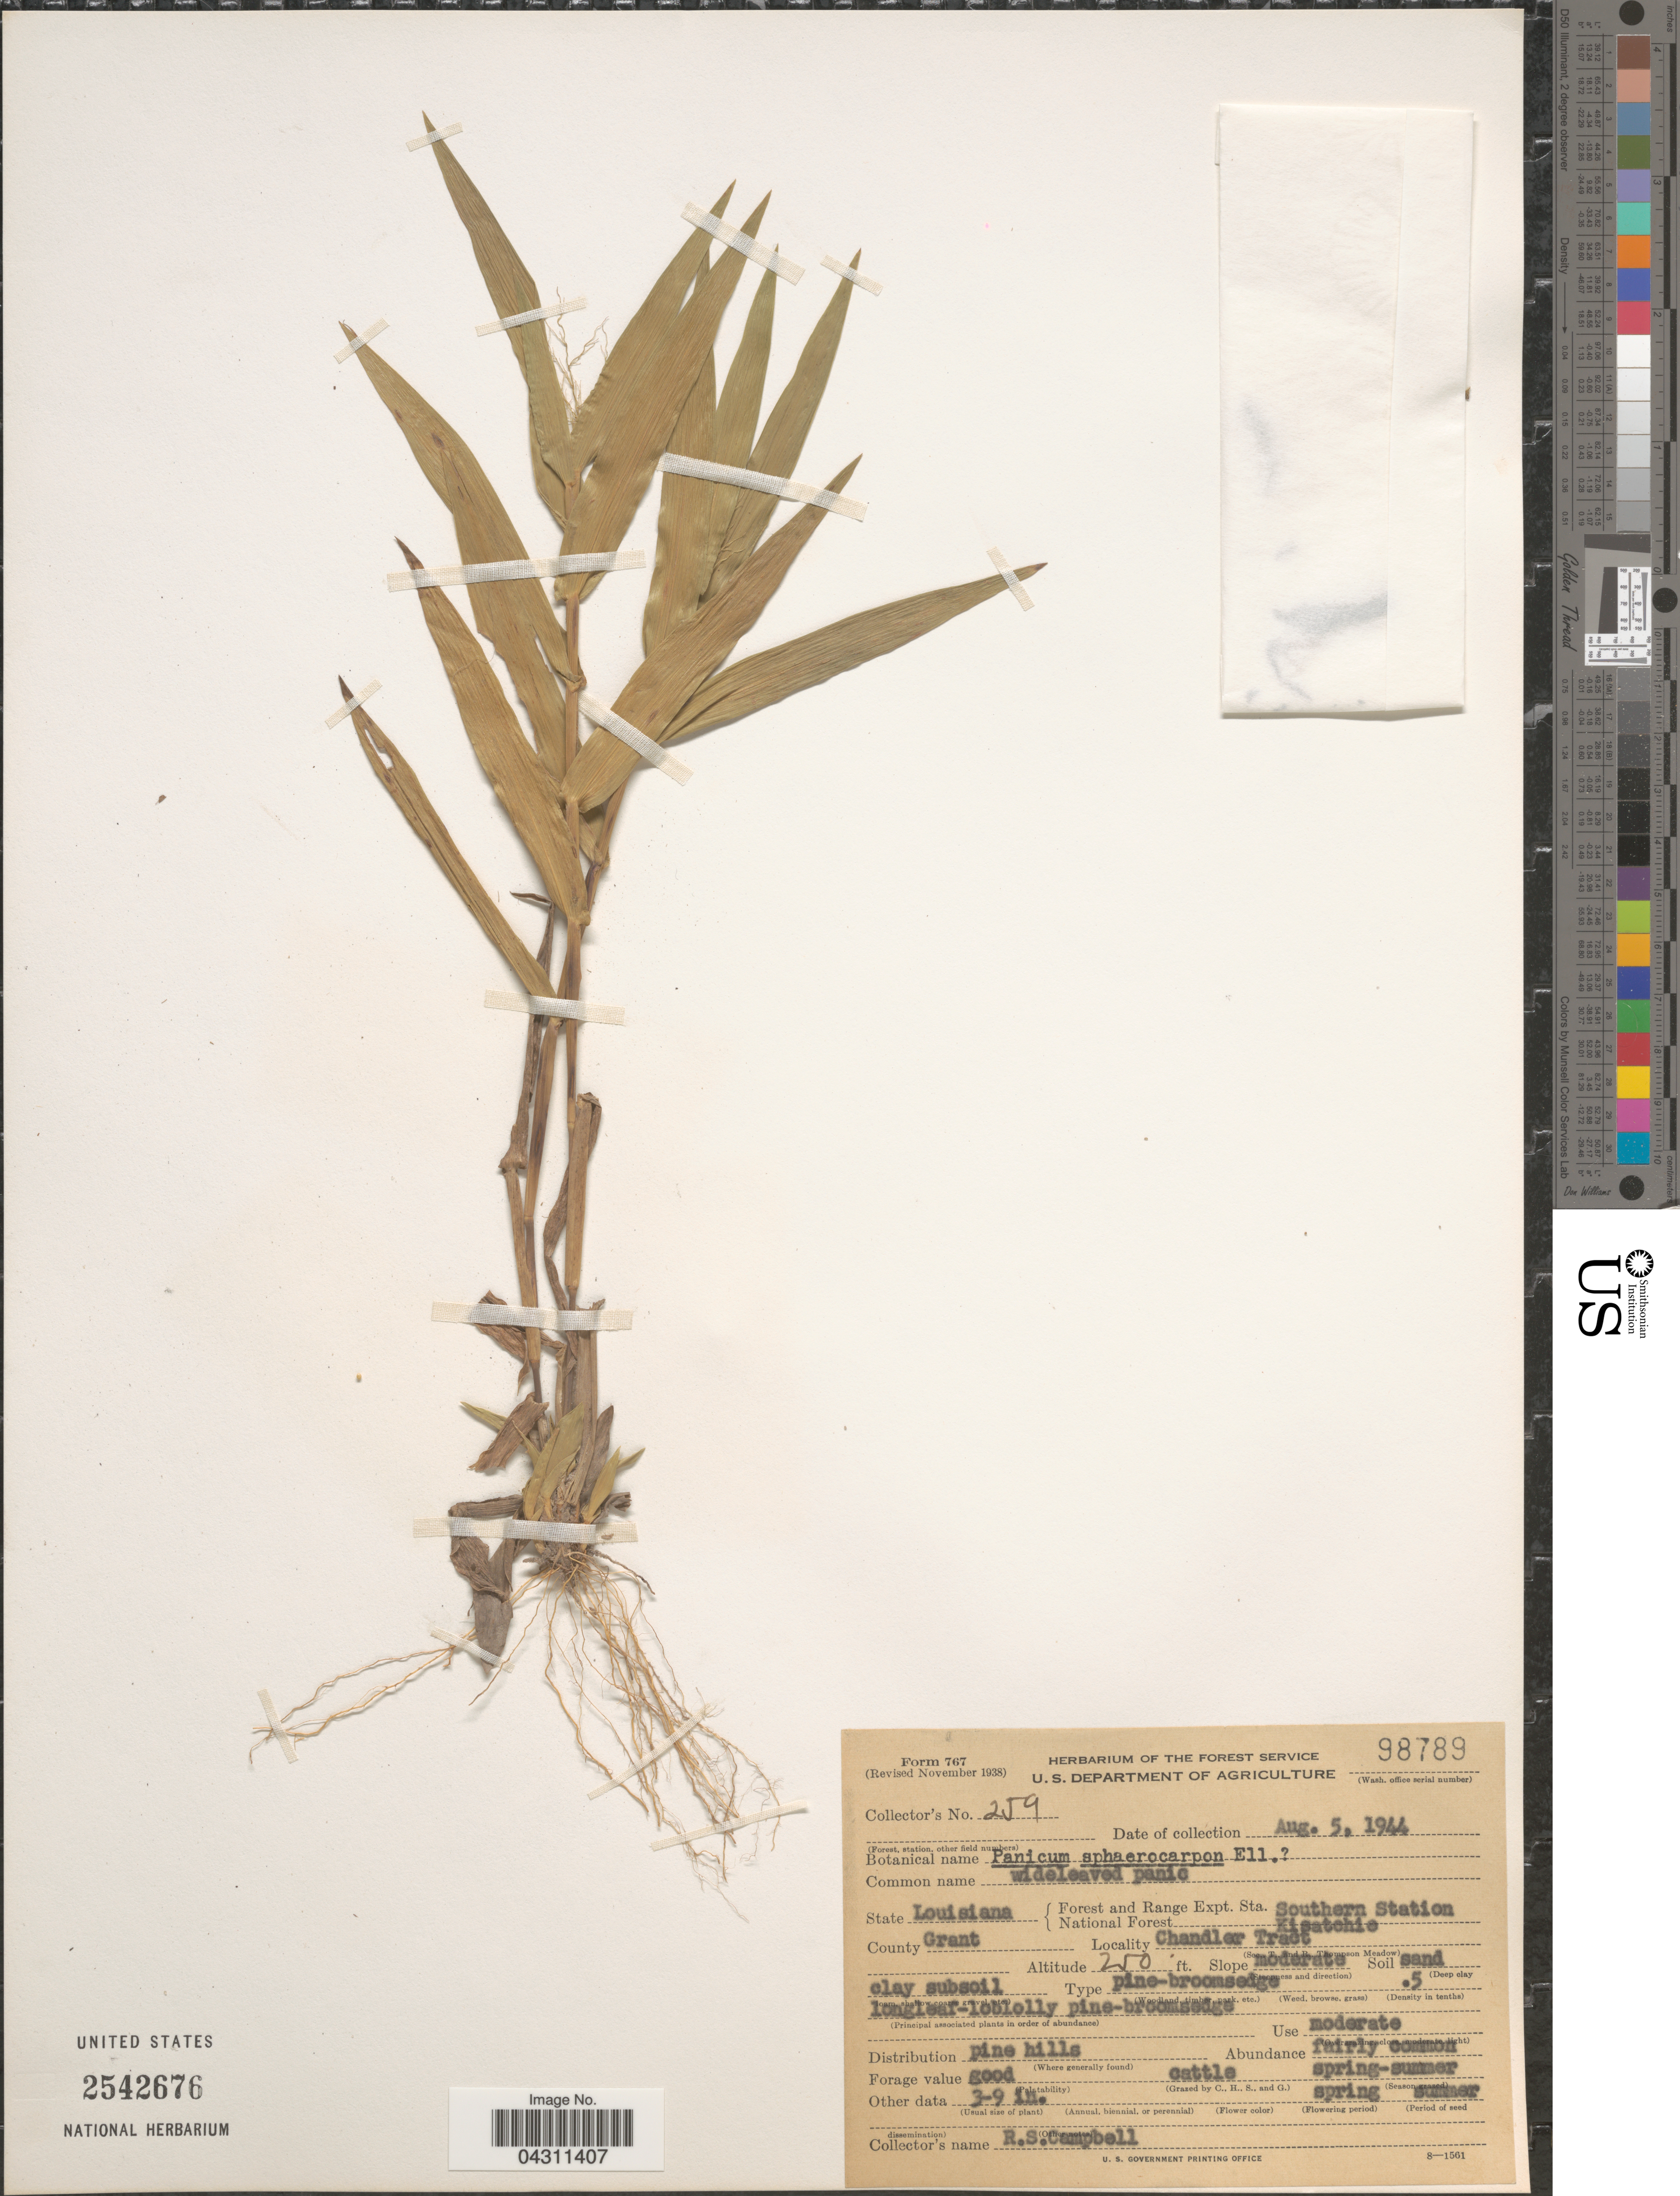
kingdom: Plantae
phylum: Tracheophyta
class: Liliopsida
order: Poales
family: Poaceae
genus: Dichanthelium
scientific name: Dichanthelium sphaerocarpon var. sphaerocarpon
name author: (Elliott) Gould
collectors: R. S. Campbell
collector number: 259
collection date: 1944-08-05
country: United States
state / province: Louisiana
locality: Forest and Range Expt. Sta. National Forest Southern Station Kisatchie. County Grant. Chandler Tract. Slope moderate.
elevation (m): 76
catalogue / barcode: US 2542676